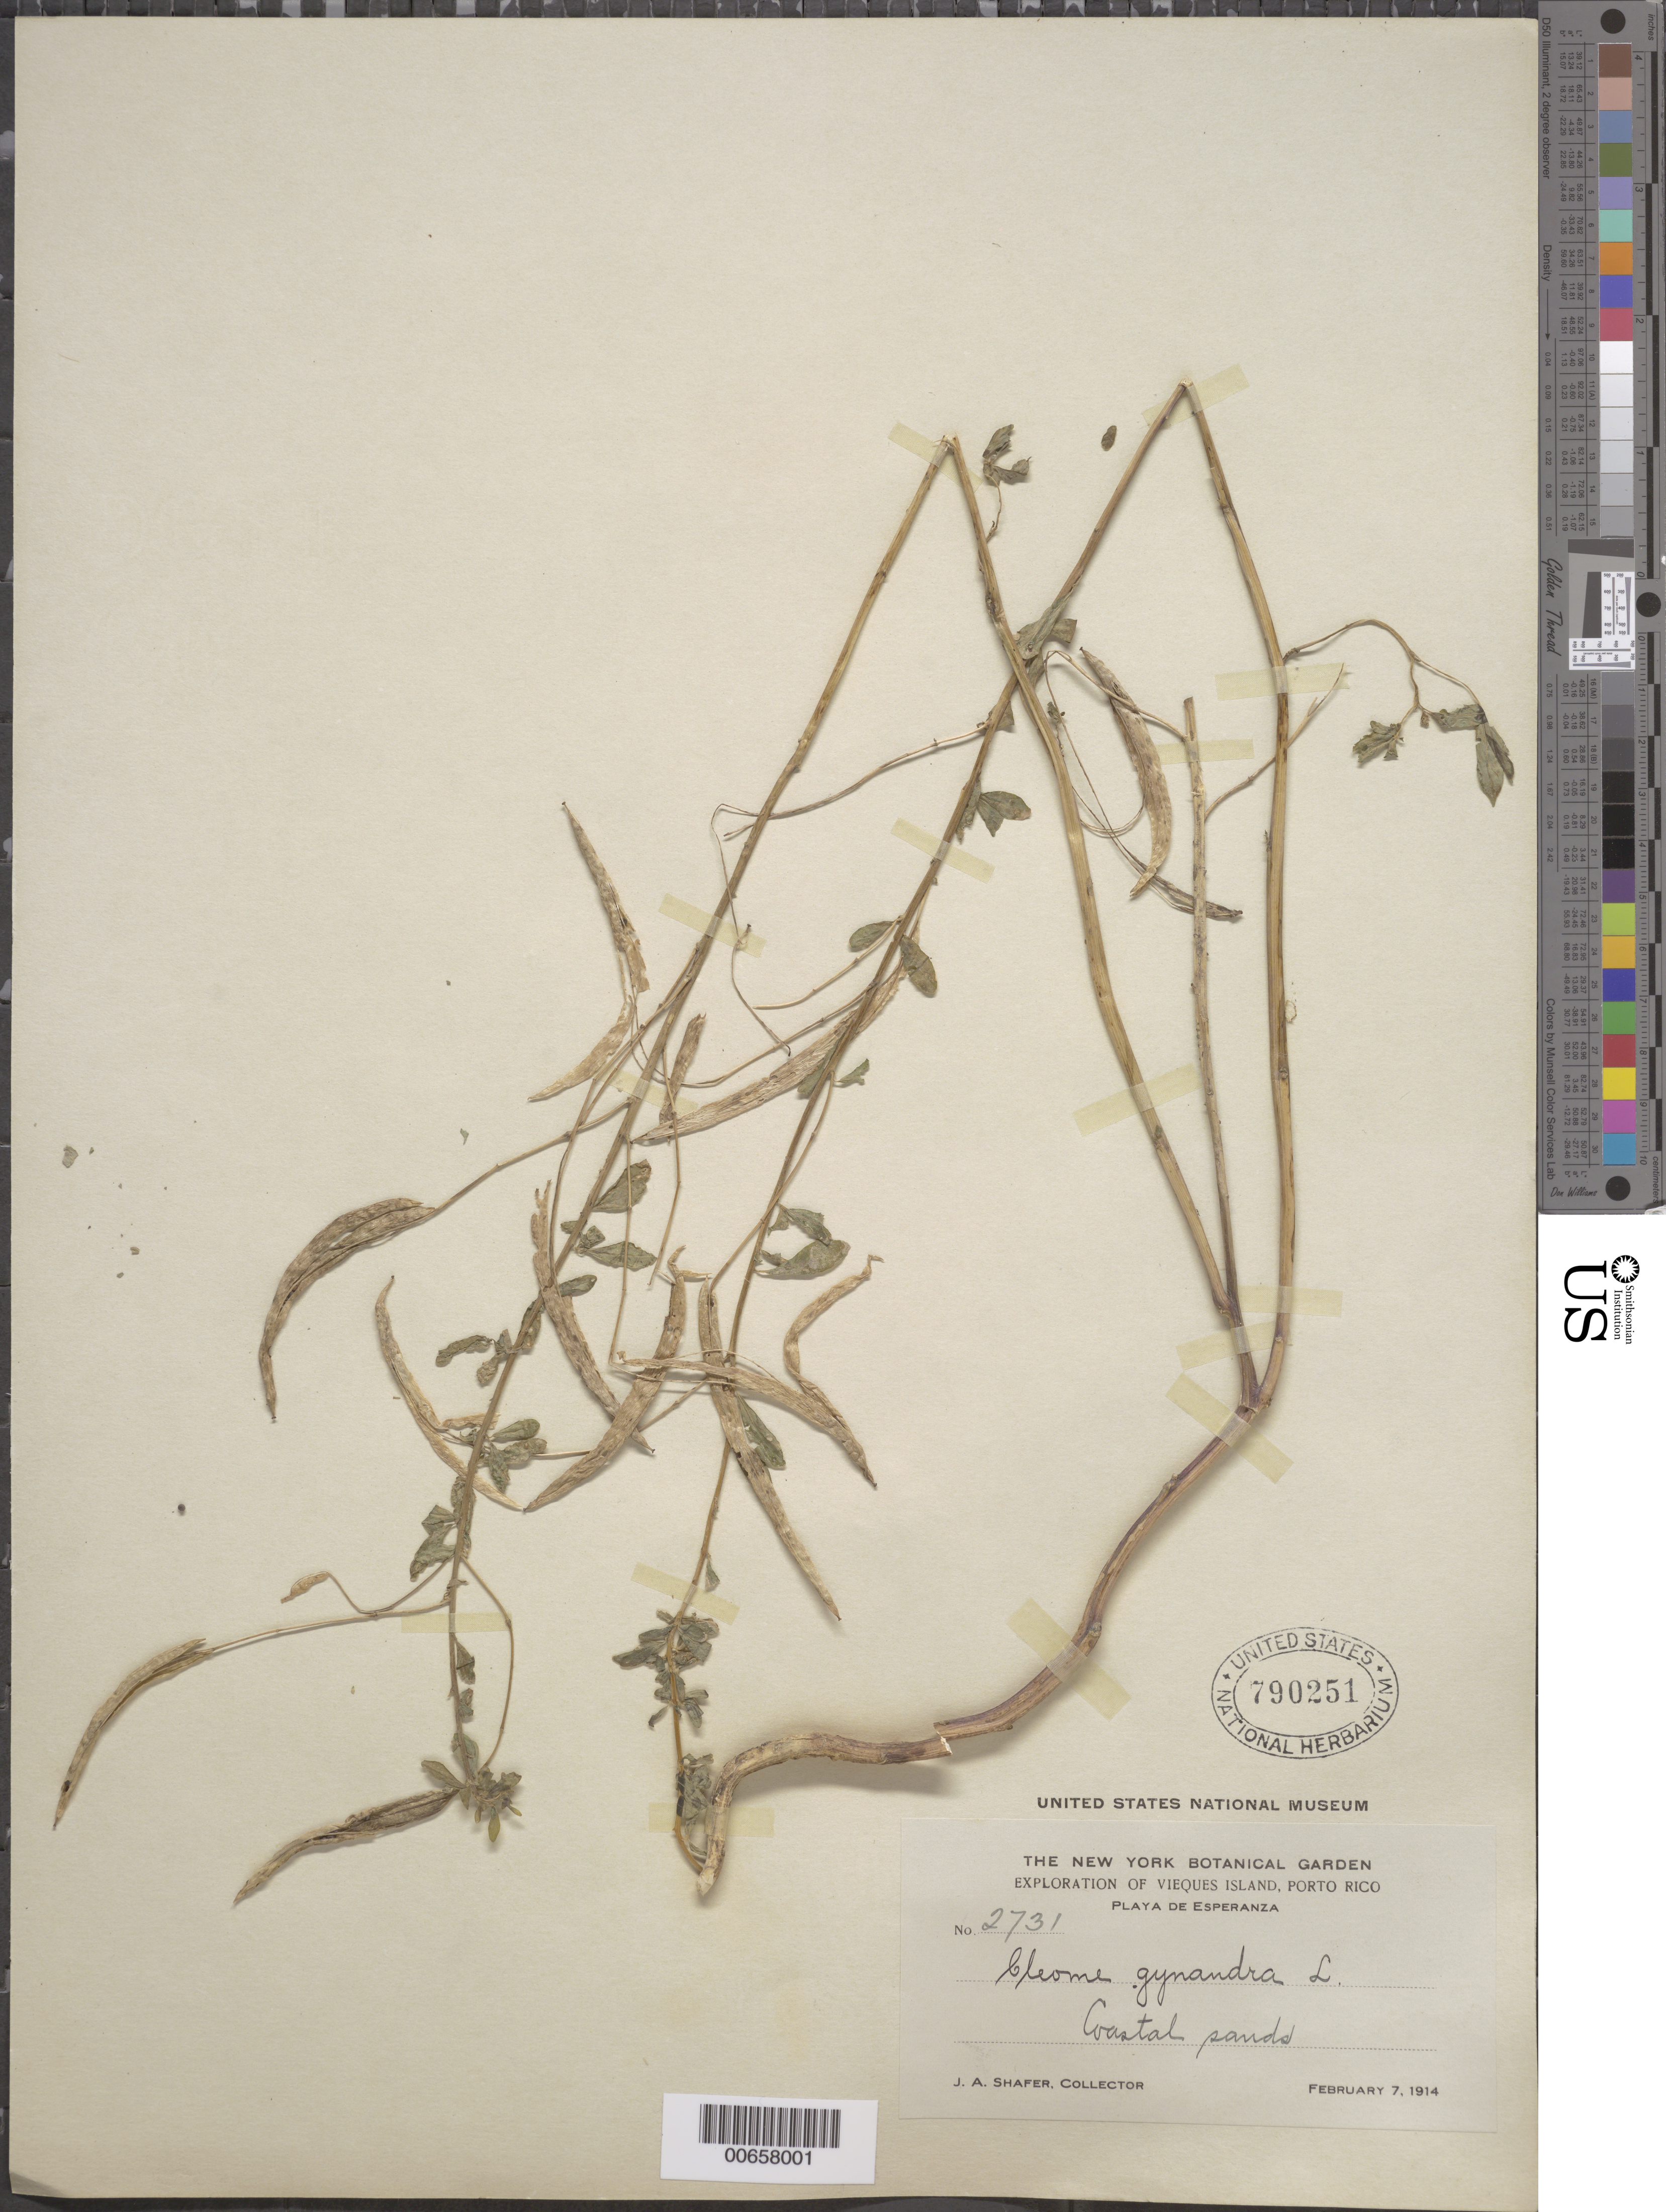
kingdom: Plantae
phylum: Tracheophyta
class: Magnoliopsida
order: Brassicales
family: Cleomaceae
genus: Gynandropsis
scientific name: Gynandropsis gynandra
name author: (L.) Briq.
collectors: J. A. Shafer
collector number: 2731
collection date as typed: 07 Feb 1914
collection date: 1914-02-07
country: Puerto Rico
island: Vieques Island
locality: Playa de Esperanza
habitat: Coastal ponds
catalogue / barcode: US 790251